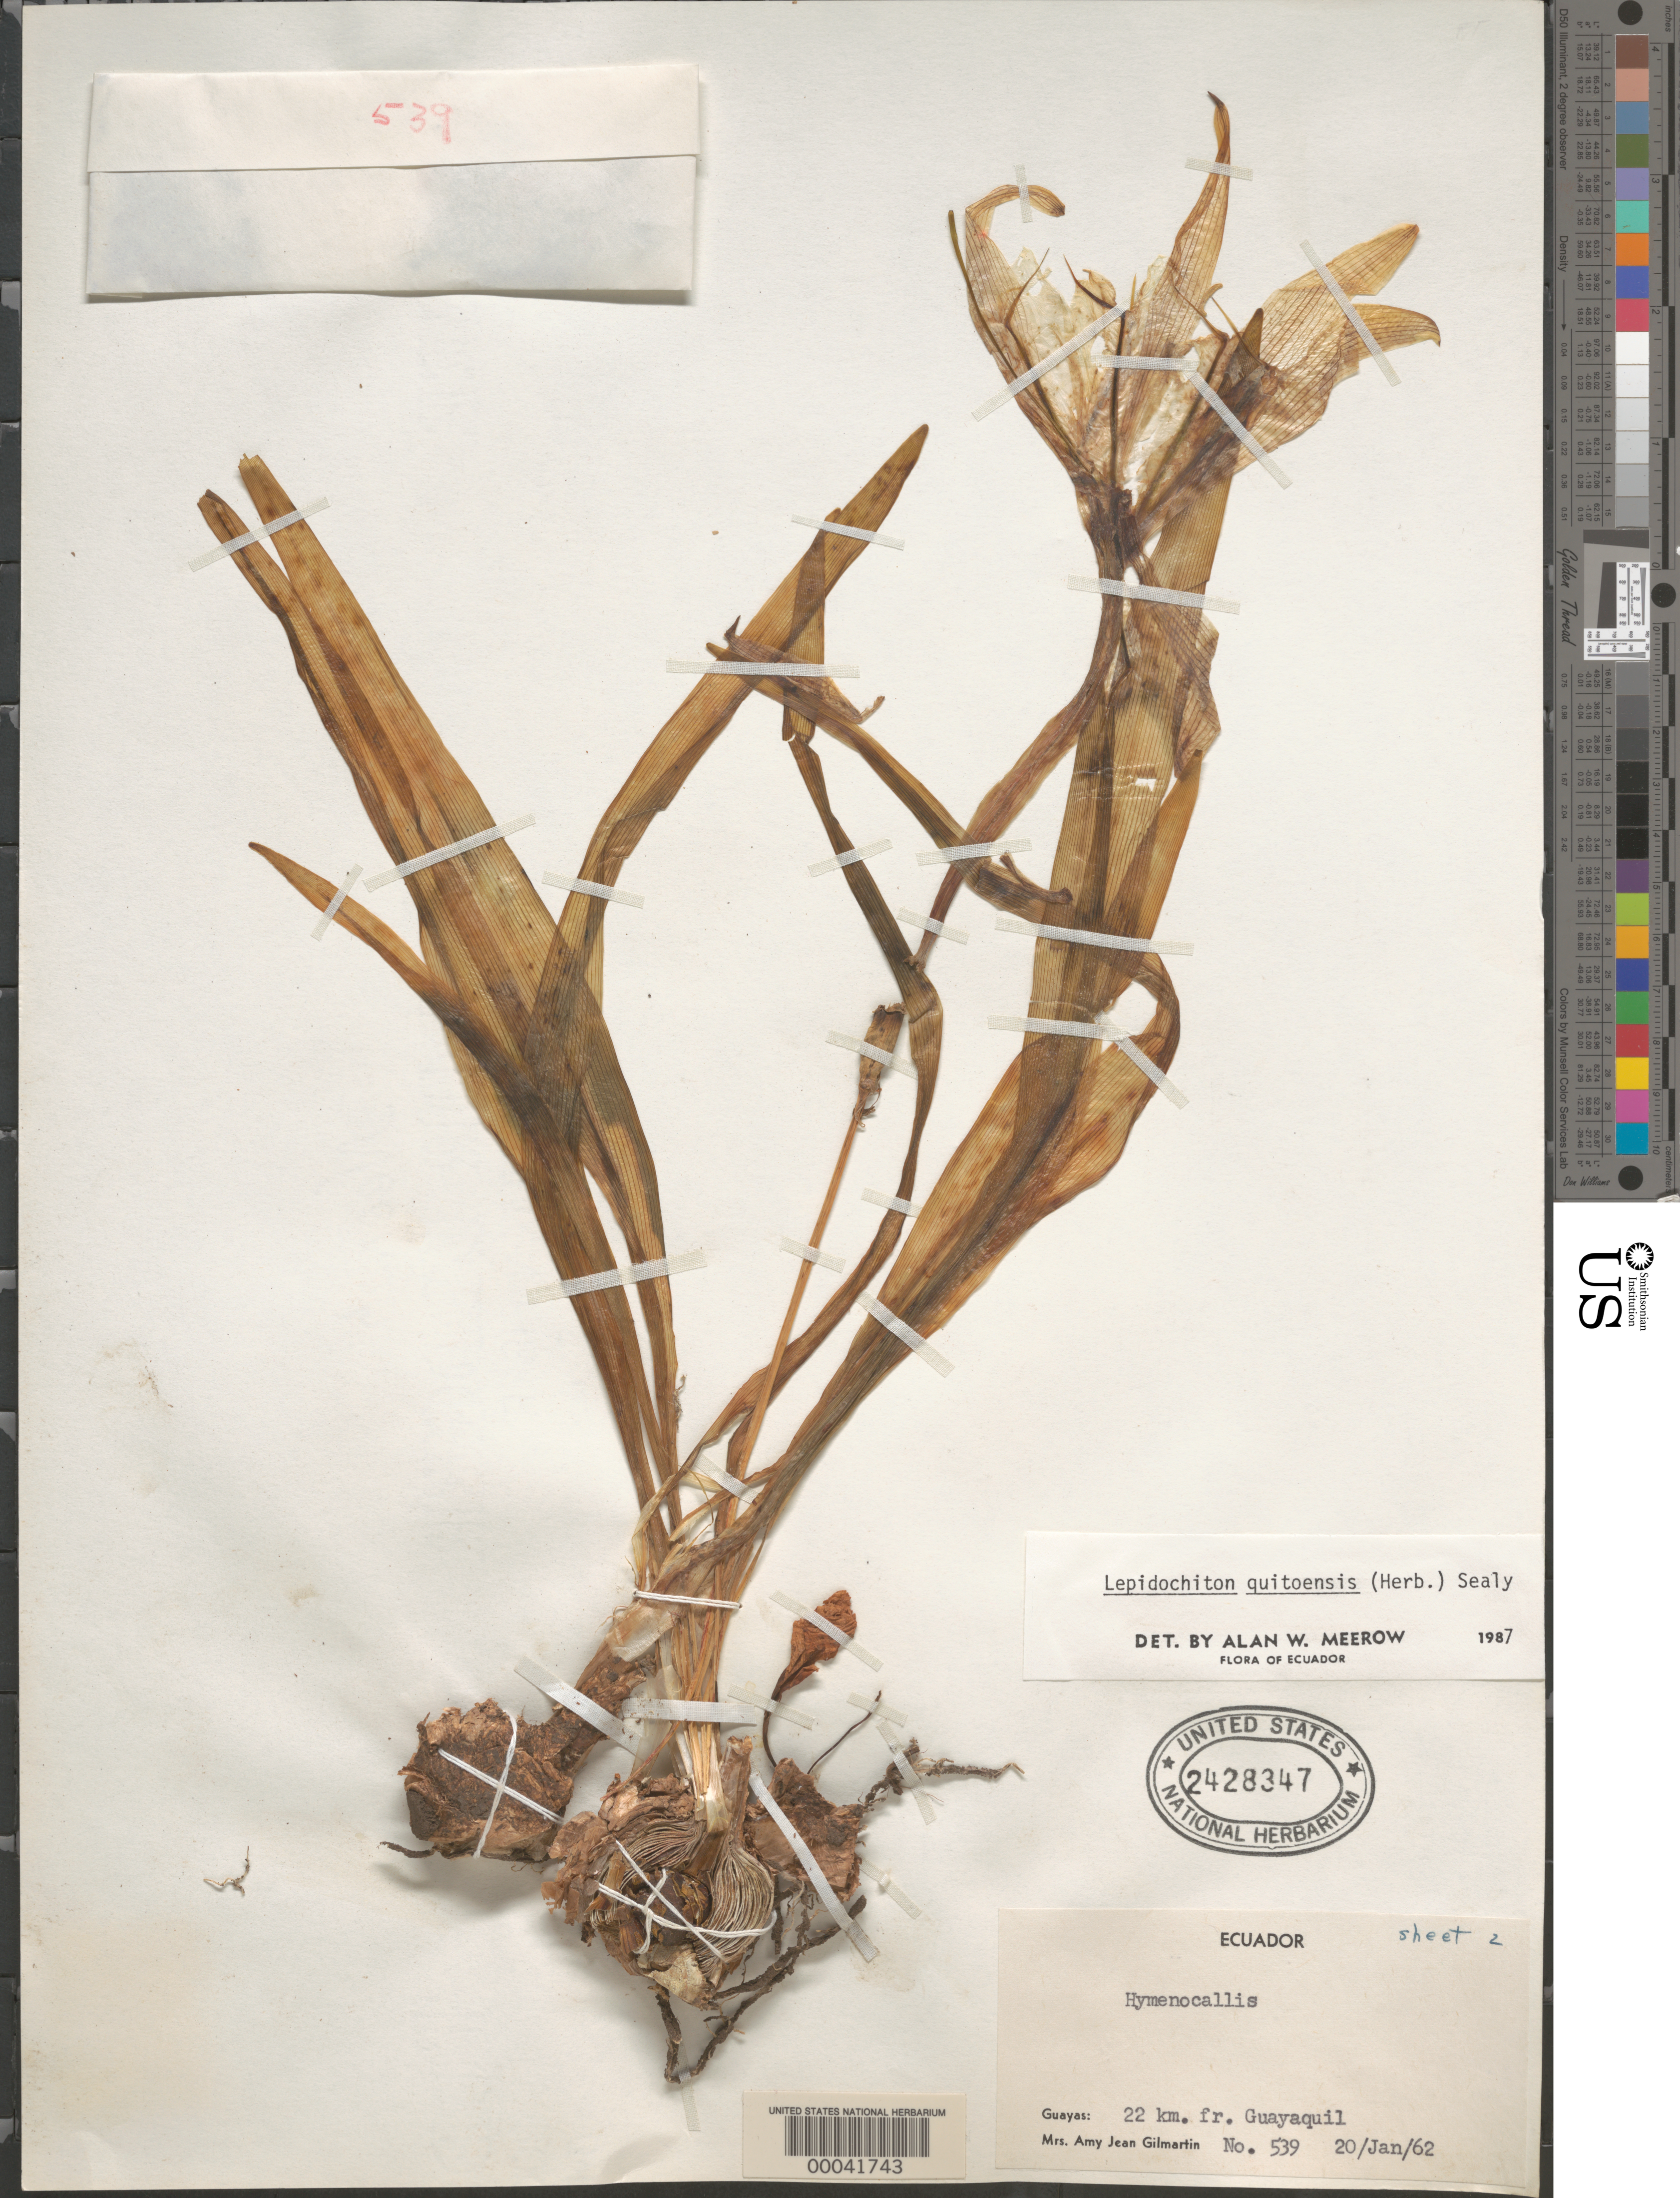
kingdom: Plantae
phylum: Tracheophyta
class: Liliopsida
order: Asparagales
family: Amaryllidaceae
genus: Hymenocallis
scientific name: Hymenocallis quitoensis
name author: Herb.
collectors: A. J. Gilmartin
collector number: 539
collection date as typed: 20 Jan 1962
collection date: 1962-01-20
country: Ecuador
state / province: Guayas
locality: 22 km from Guayaquil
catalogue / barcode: US 2428347